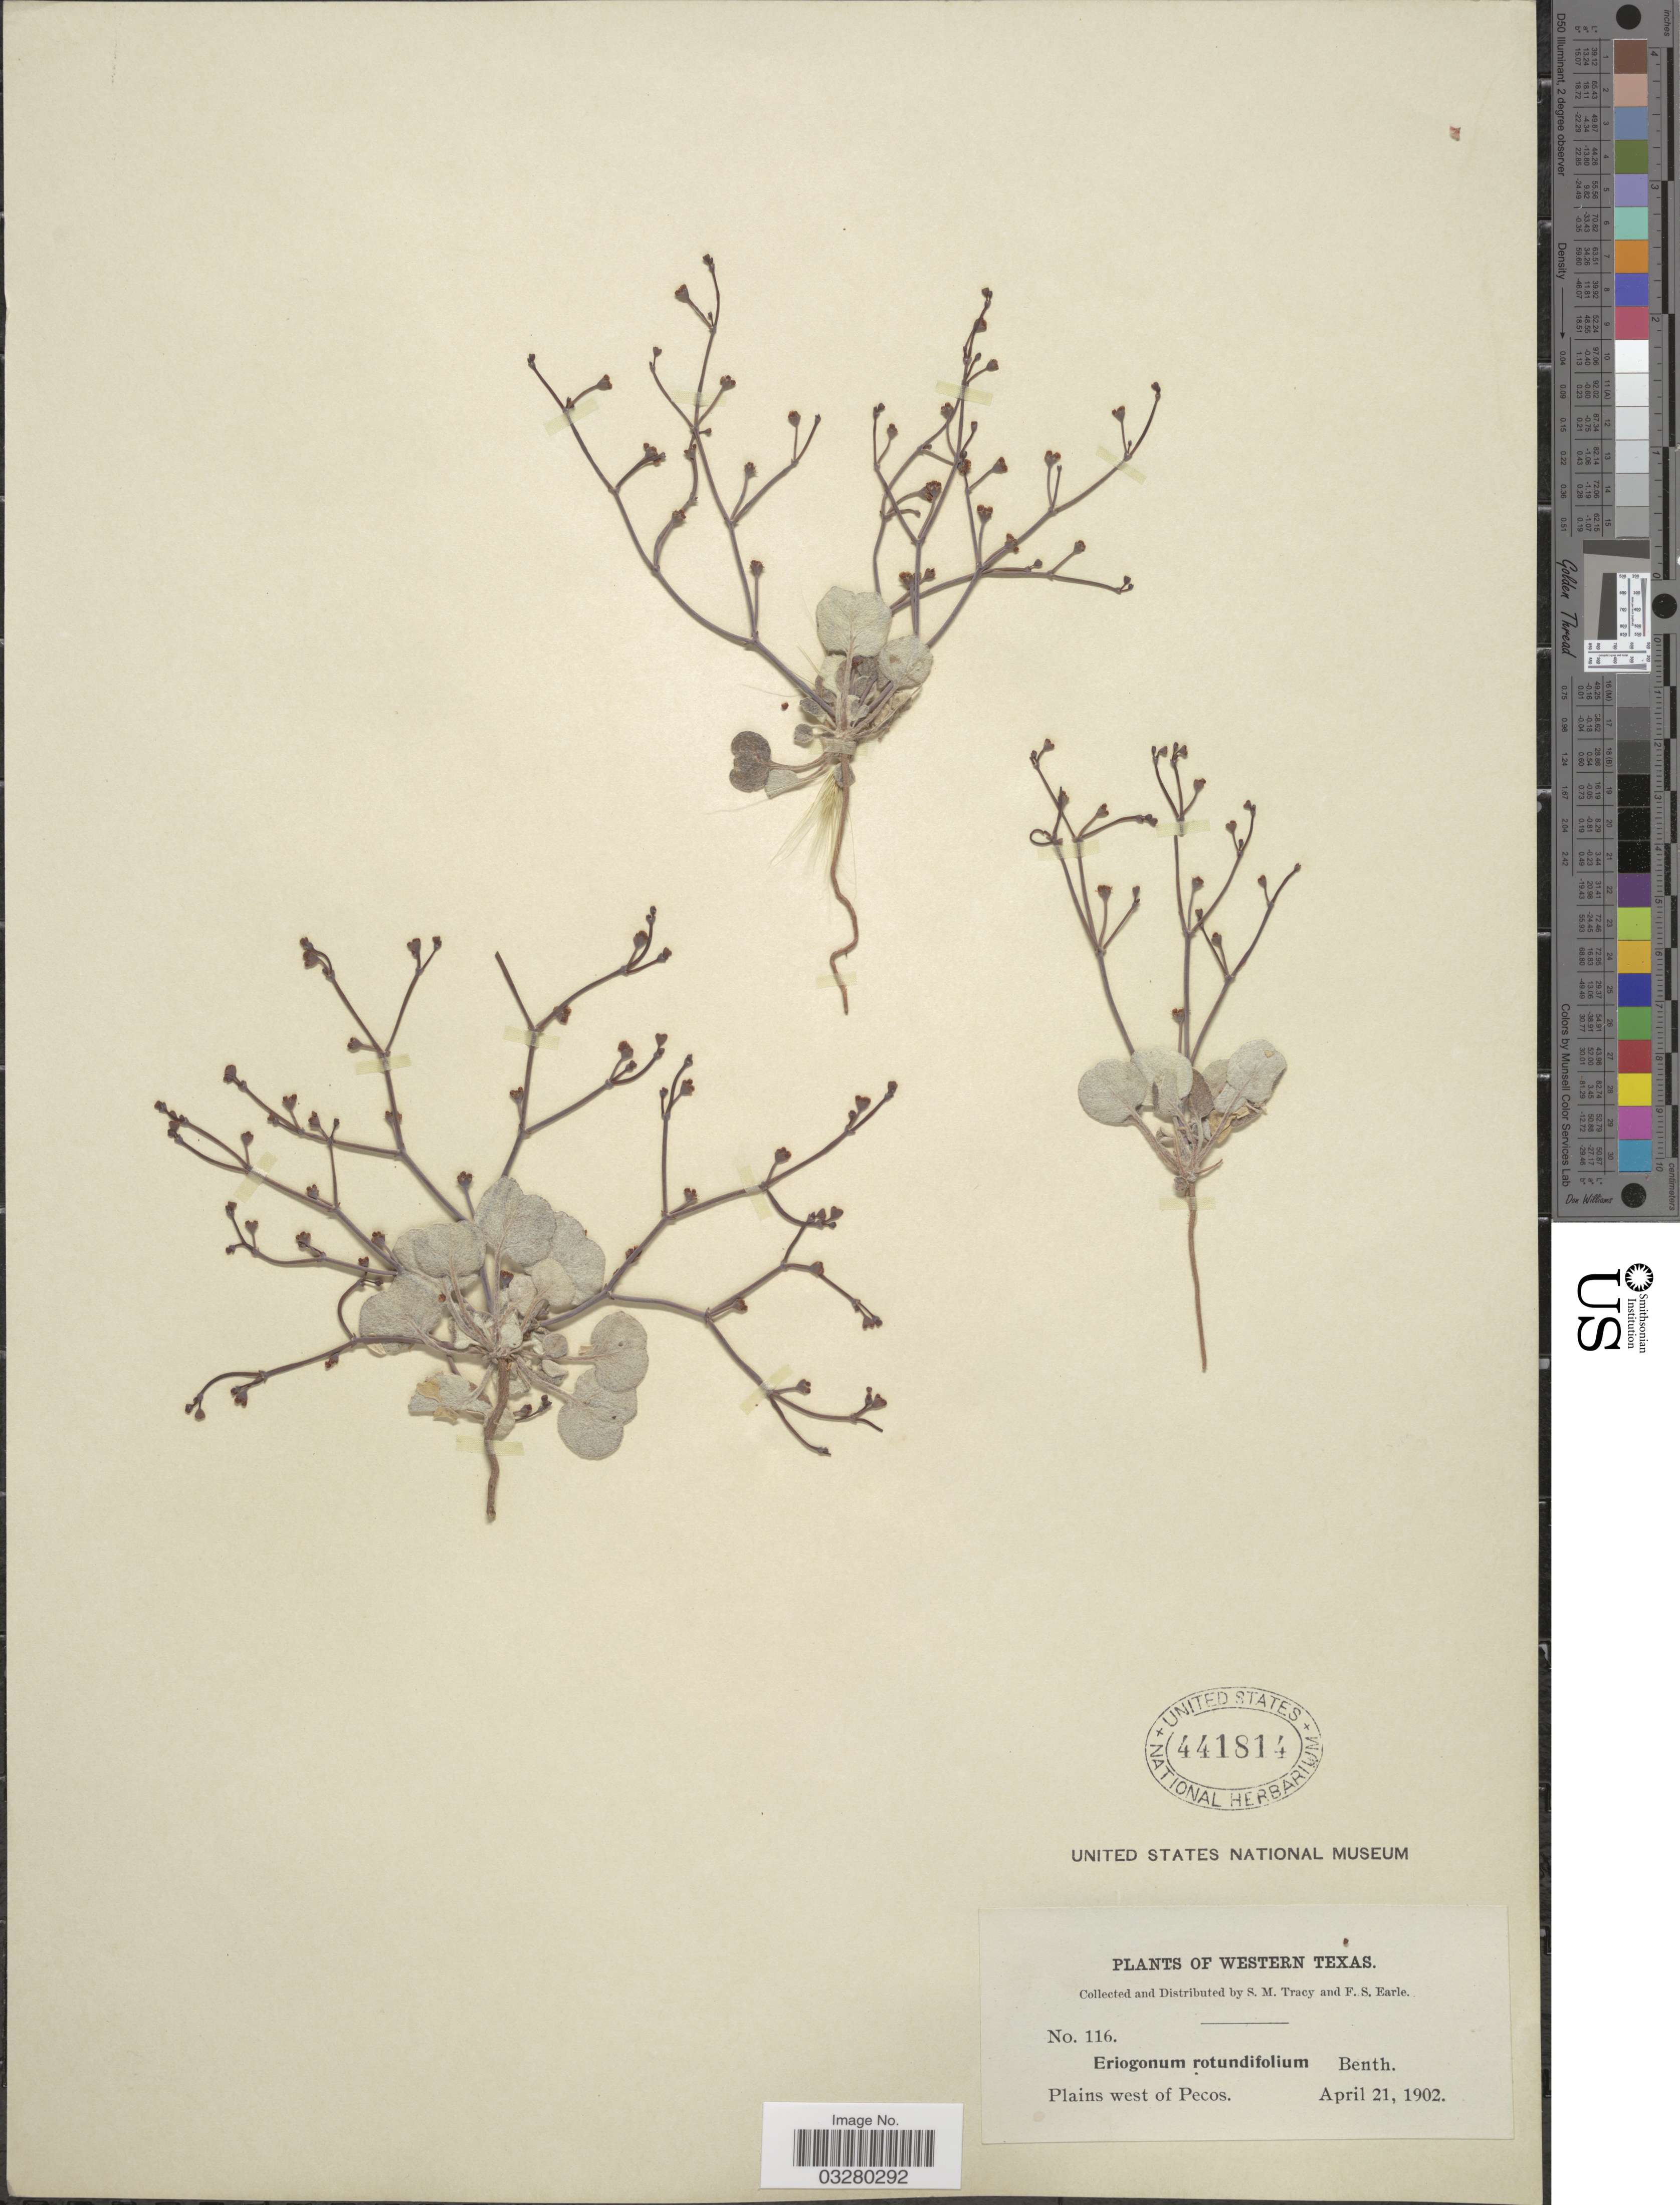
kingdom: Plantae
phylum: Tracheophyta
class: Magnoliopsida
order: Caryophyllales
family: Polygonaceae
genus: Eriogonum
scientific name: Eriogonum rotundifolium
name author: Benth. in DC.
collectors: S. M. Tracy & F. S. Earle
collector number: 116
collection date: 1902-04-21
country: United States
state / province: Texas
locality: Western Texas. Plains west of Pecos.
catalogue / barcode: US 441814